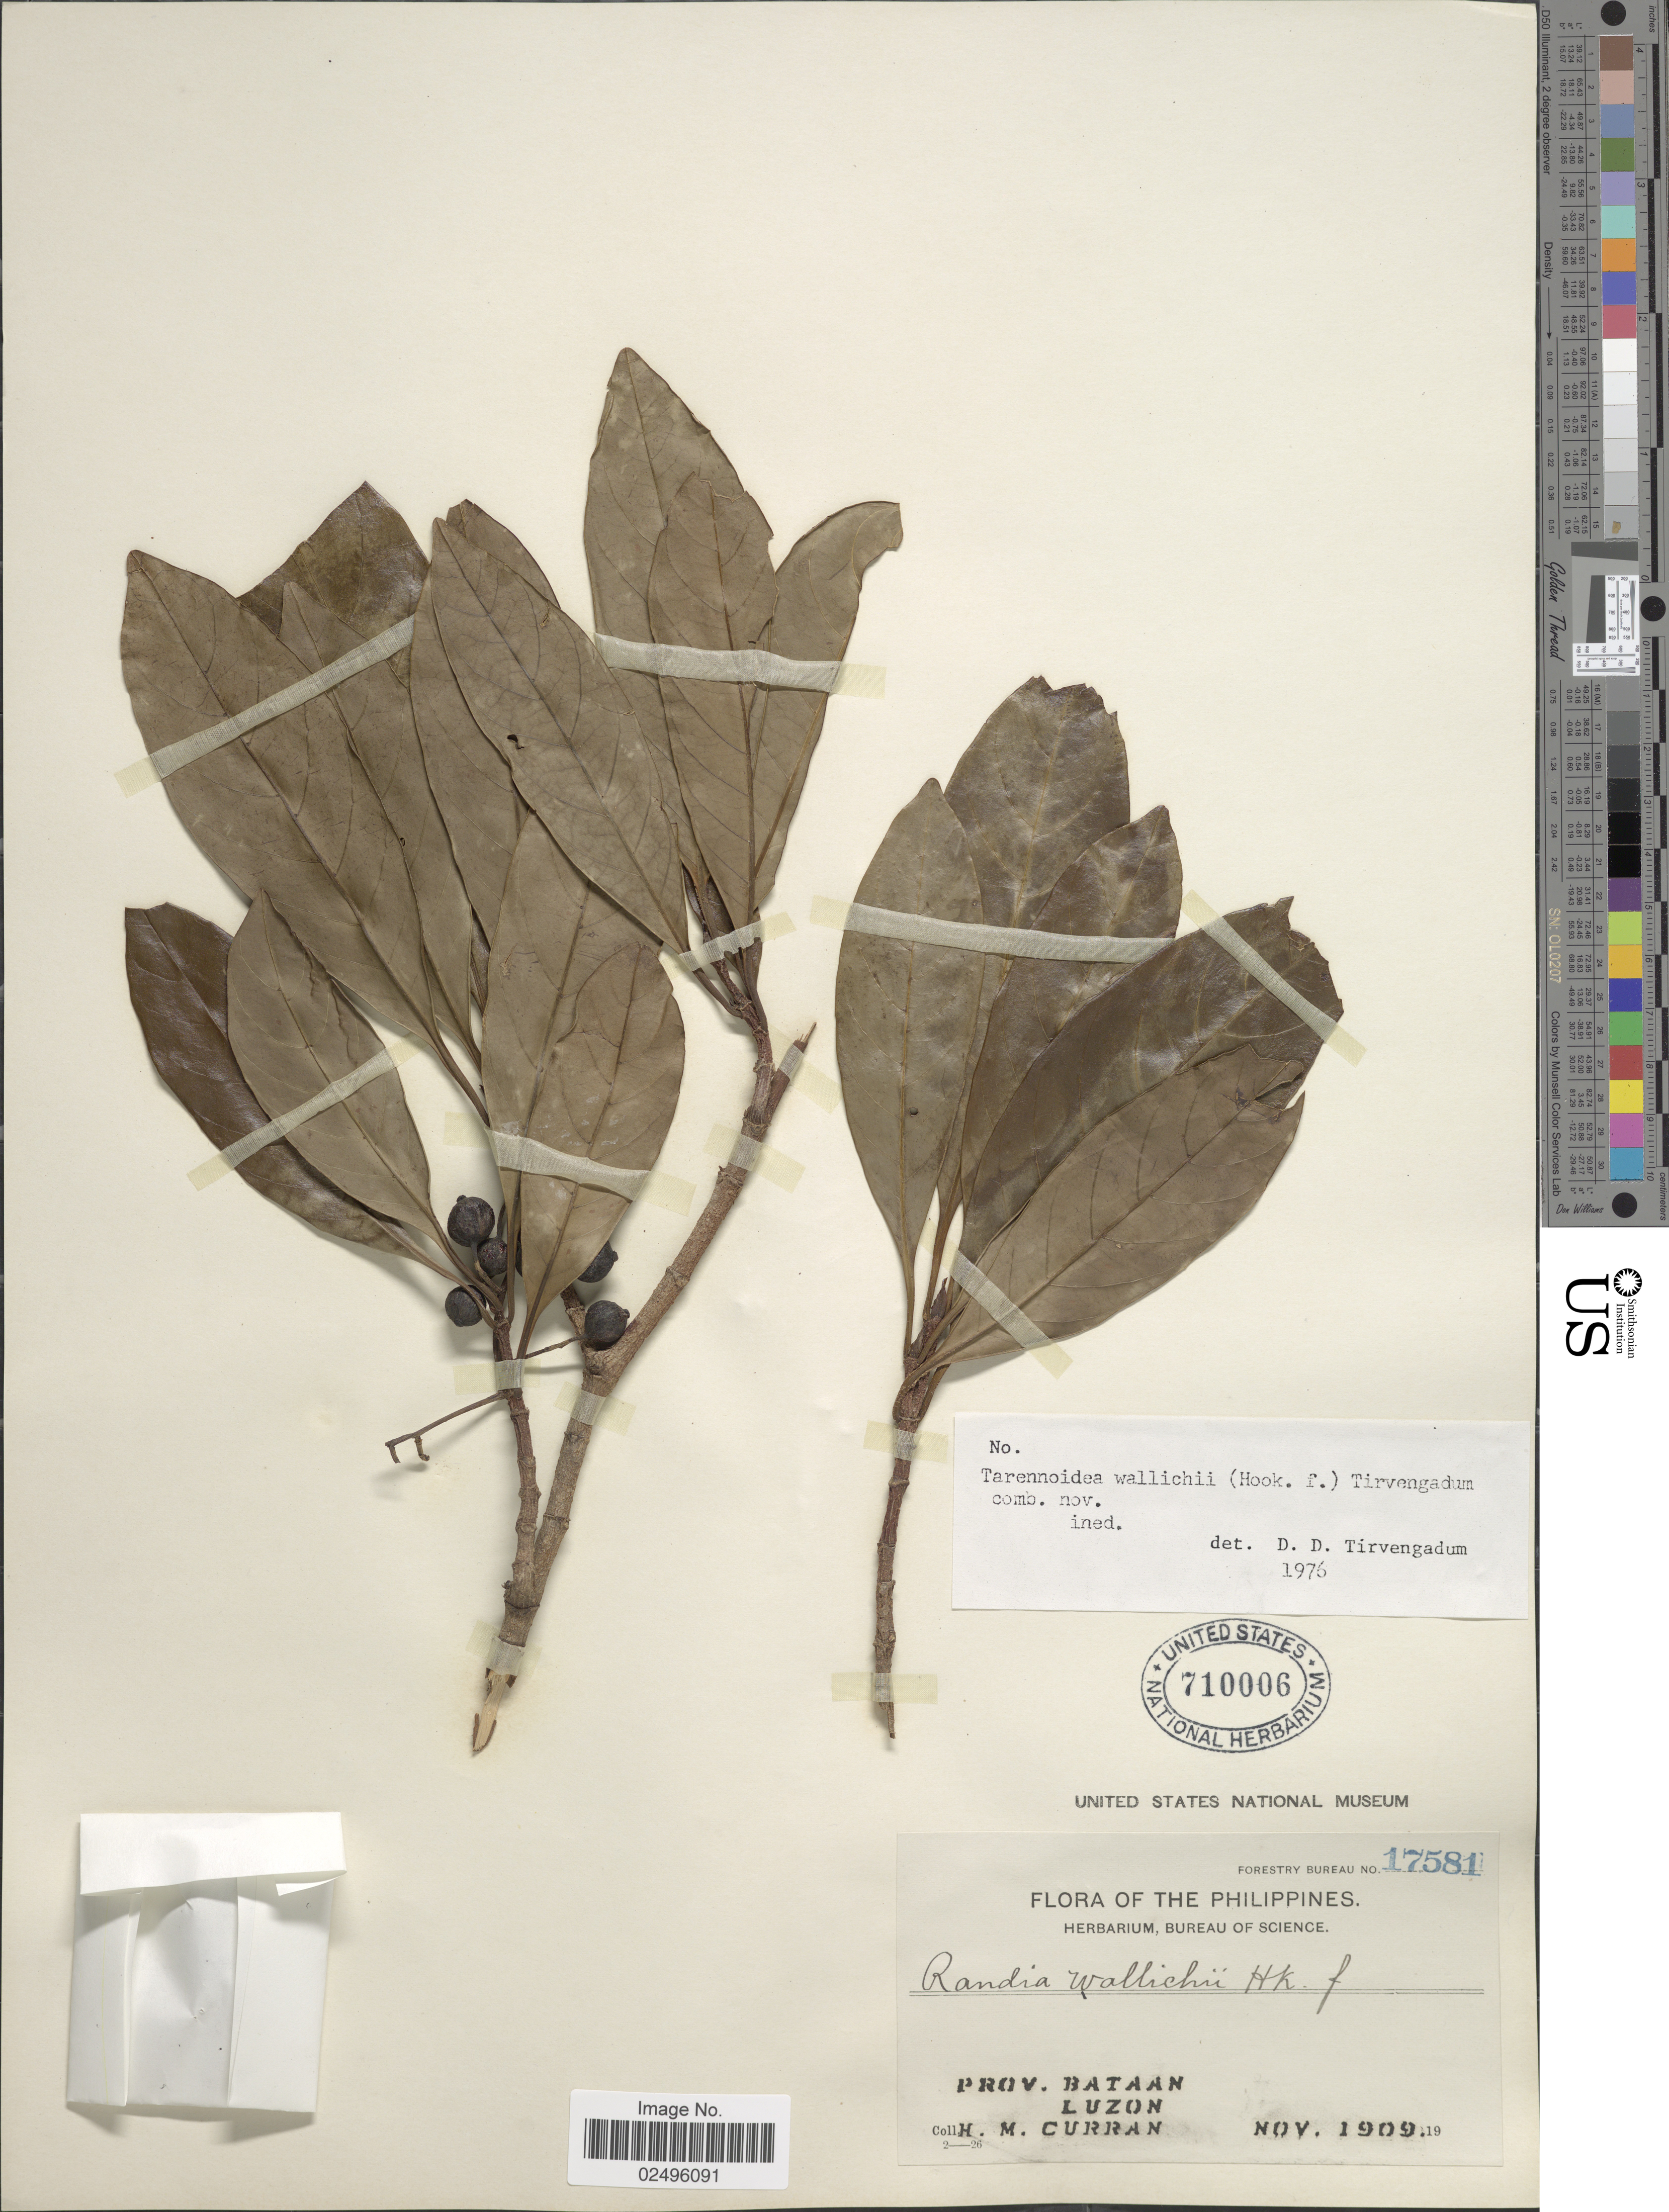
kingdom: Plantae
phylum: Tracheophyta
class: Magnoliopsida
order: Gentianales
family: Rubiaceae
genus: Tarennoidea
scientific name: Tarennoidea wallichii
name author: (Hook. f.) Tirveng. & Sastre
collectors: H. M. Curran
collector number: Forestry Bureau 17581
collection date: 1909-11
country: Philippines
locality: Prov. Bataan, Luzon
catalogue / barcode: US 710006